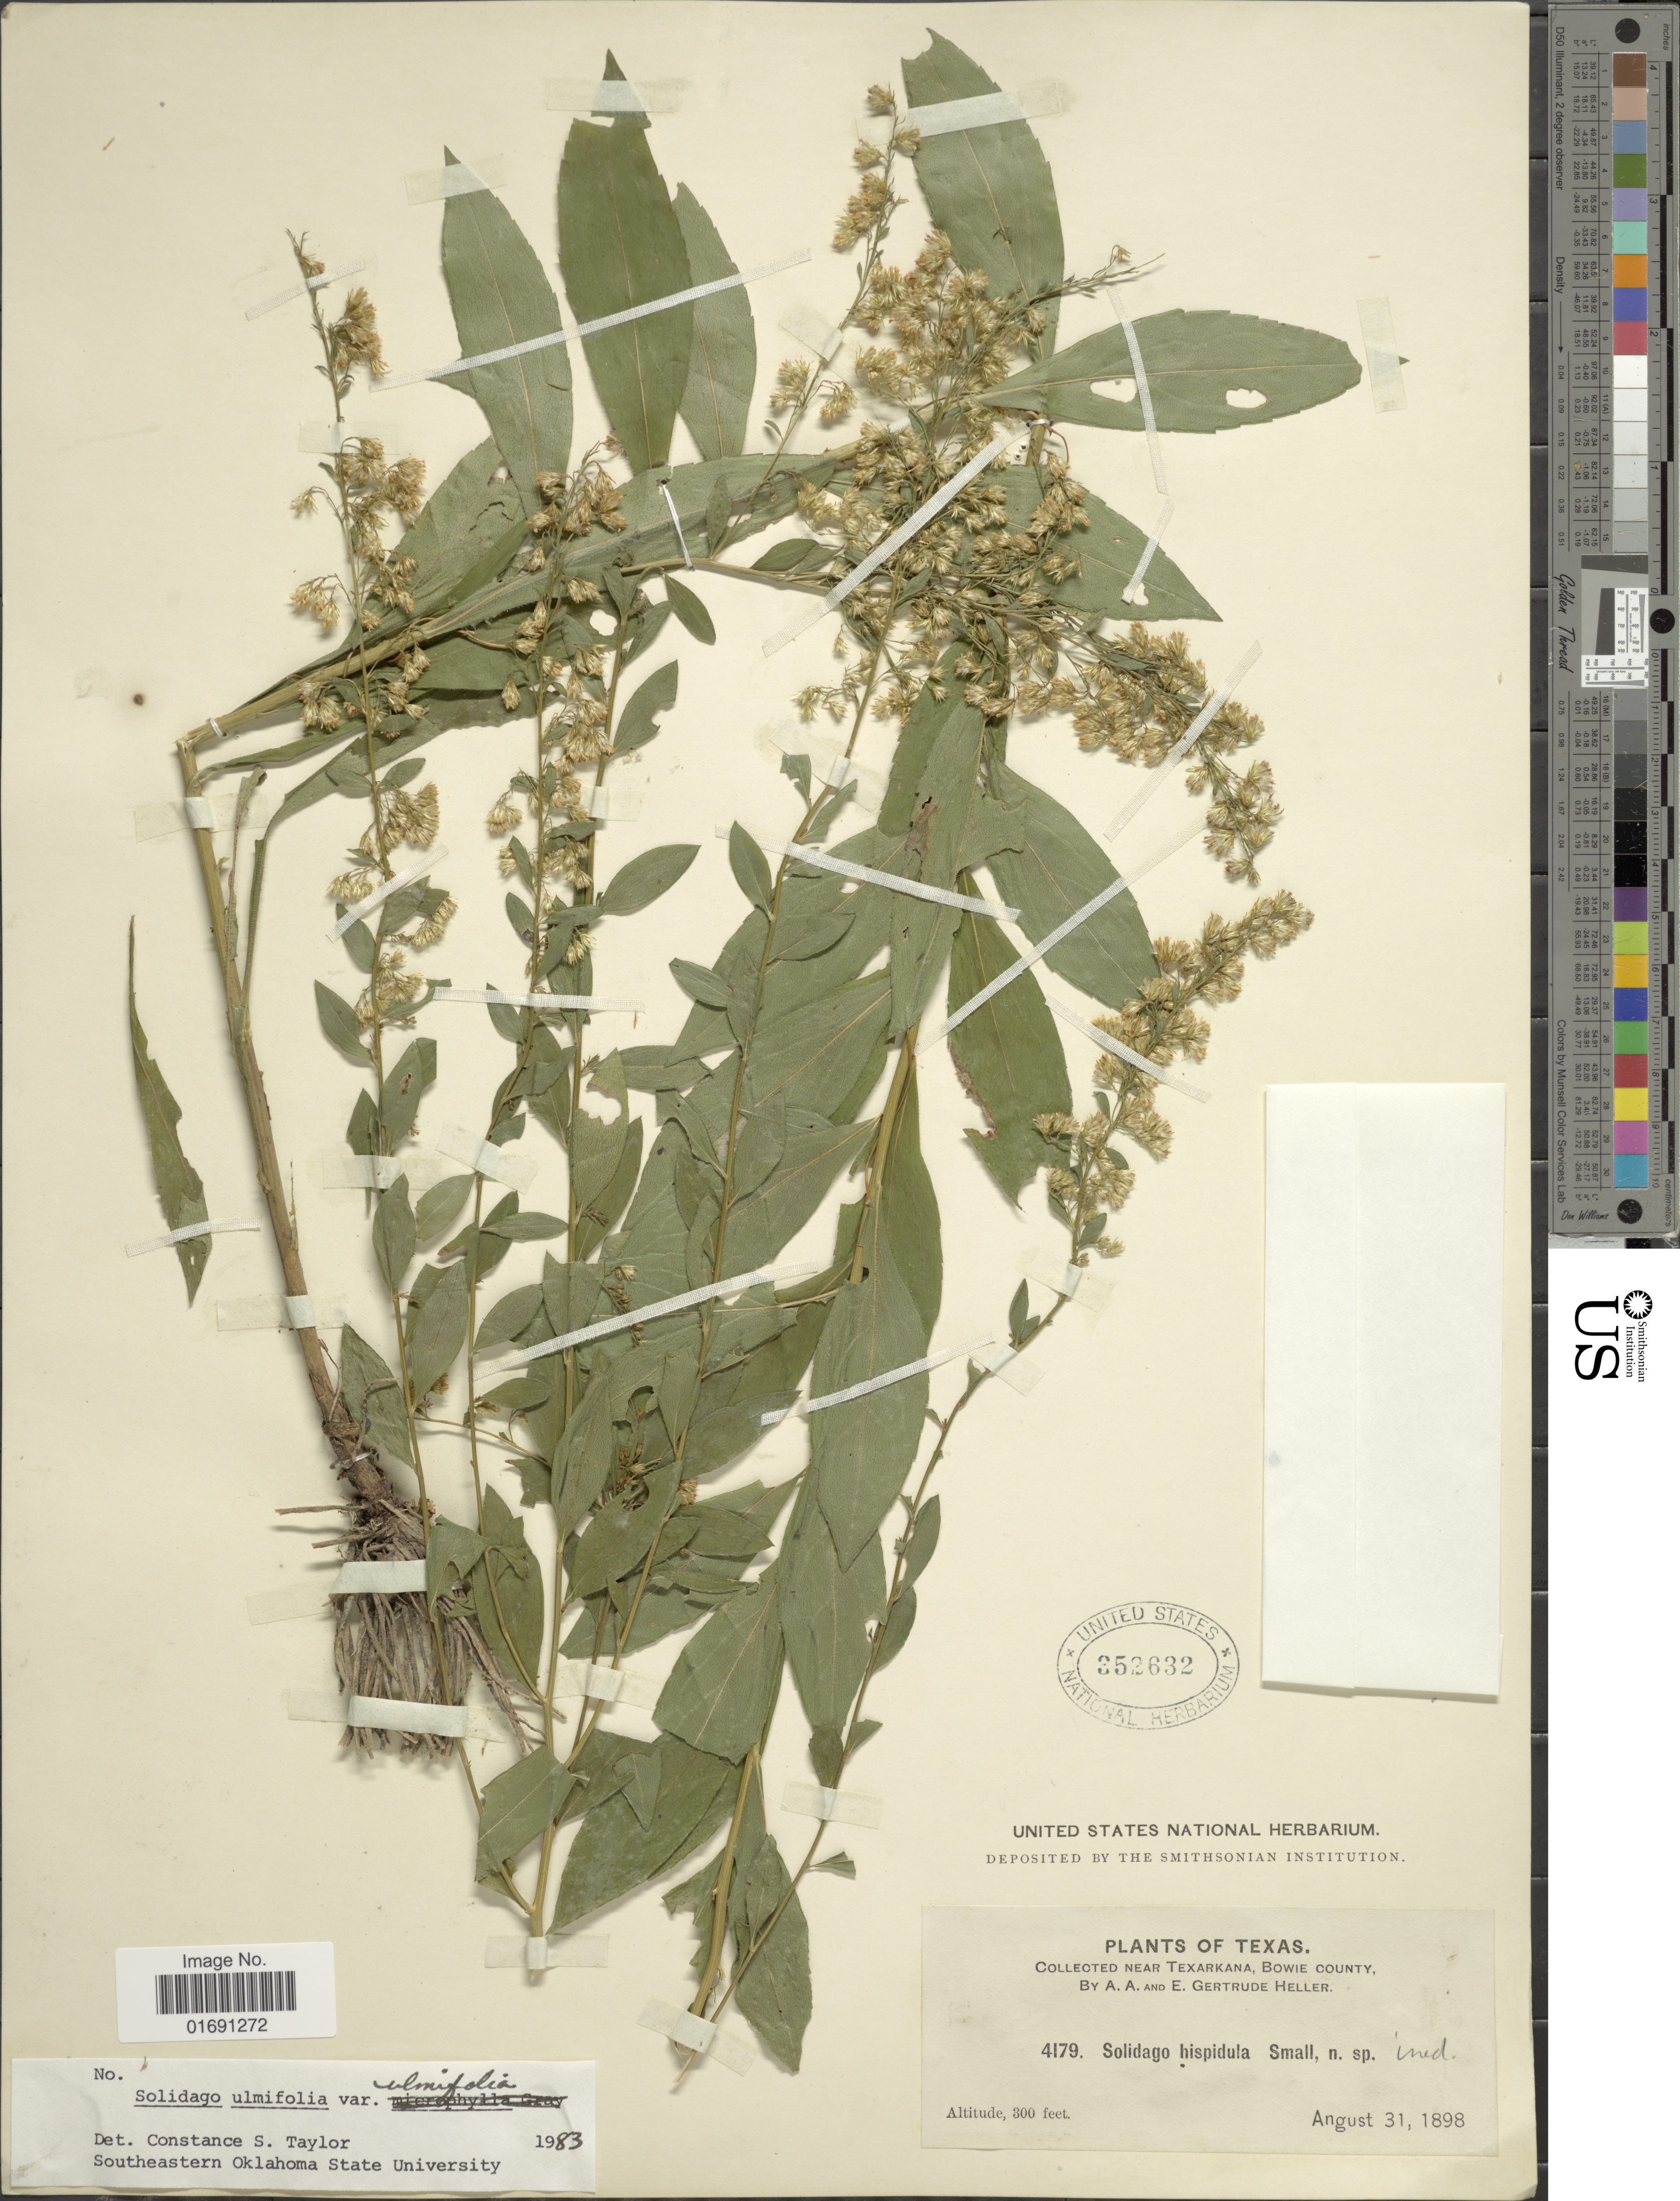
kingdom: Plantae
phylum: Tracheophyta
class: Magnoliopsida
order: Asterales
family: Asteraceae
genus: Solidago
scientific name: Solidago ulmifolia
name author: Muhl. ex Willd.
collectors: A. A. Heller & E. G. Heller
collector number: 4179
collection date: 1898-08-31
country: United States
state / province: Texas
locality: Near Texarkana, Bowie County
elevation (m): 91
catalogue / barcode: US 352632